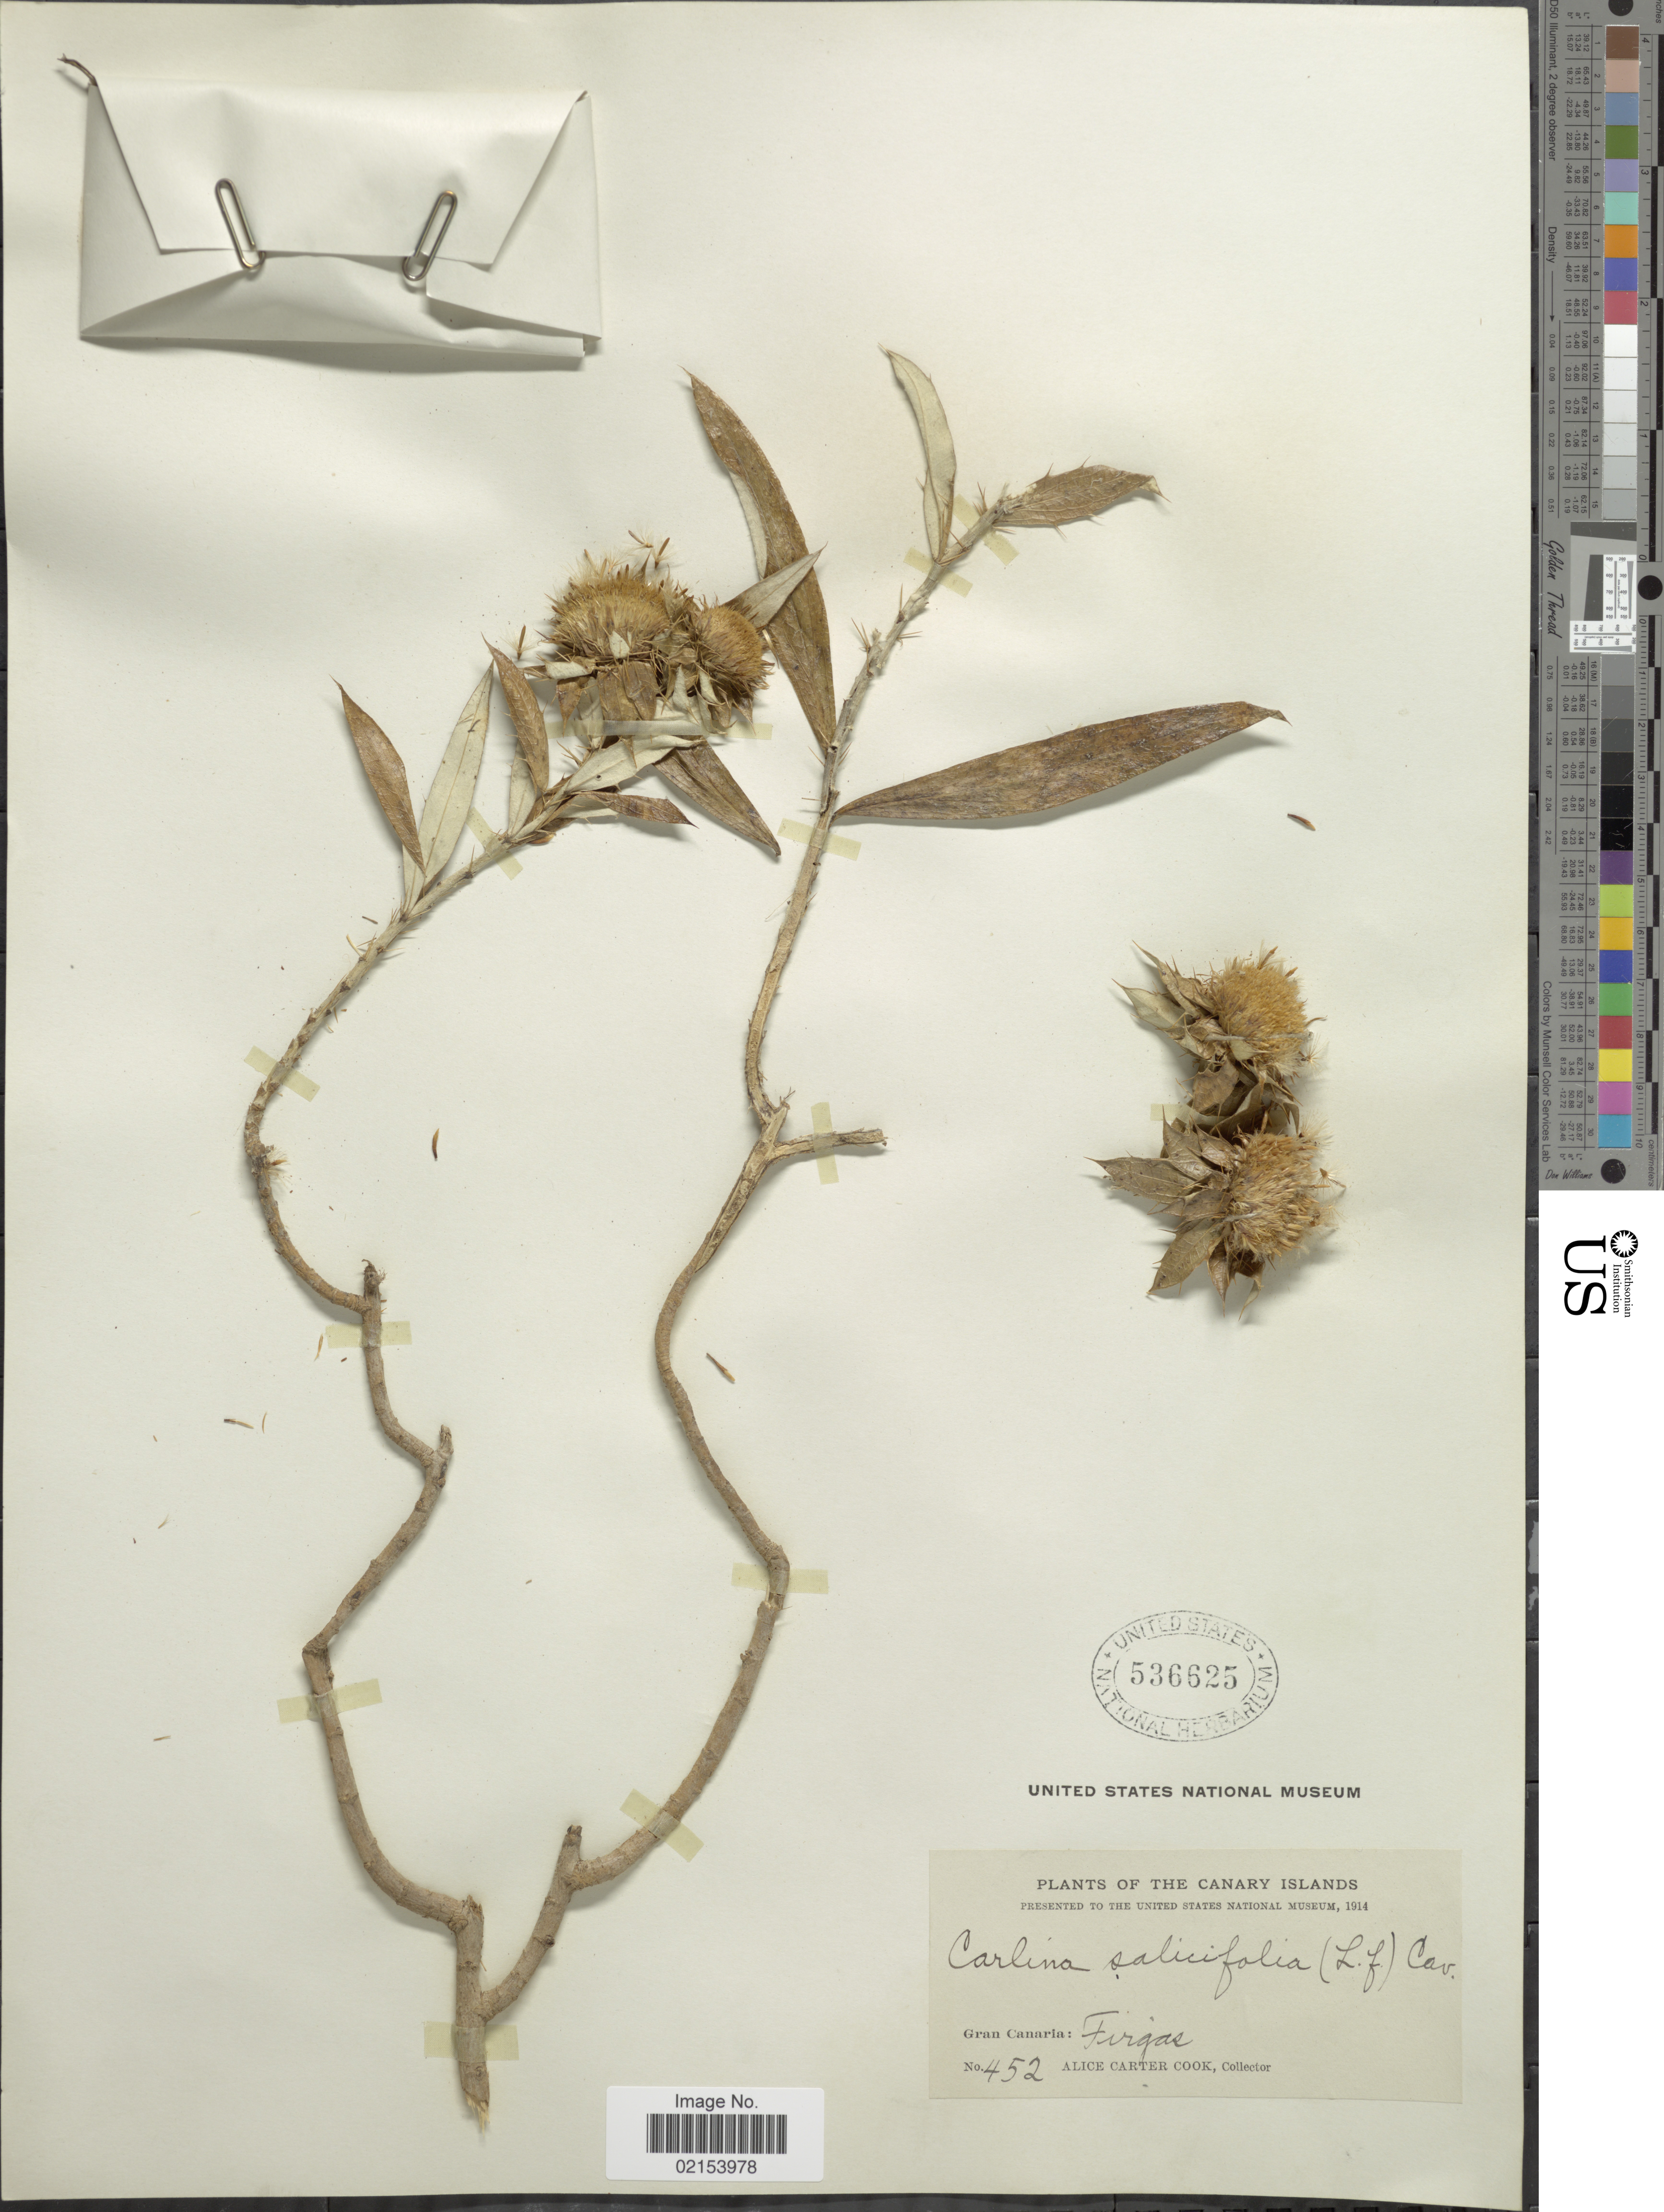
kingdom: Plantae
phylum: Tracheophyta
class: Magnoliopsida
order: Asterales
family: Asteraceae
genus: Carlina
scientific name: Carlina salicifolia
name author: (L. f.) Cav.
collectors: Alice C. Cook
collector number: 452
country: Spain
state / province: Canarias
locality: Canary Islands, Gran Canaria; Firgas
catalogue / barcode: US 536625